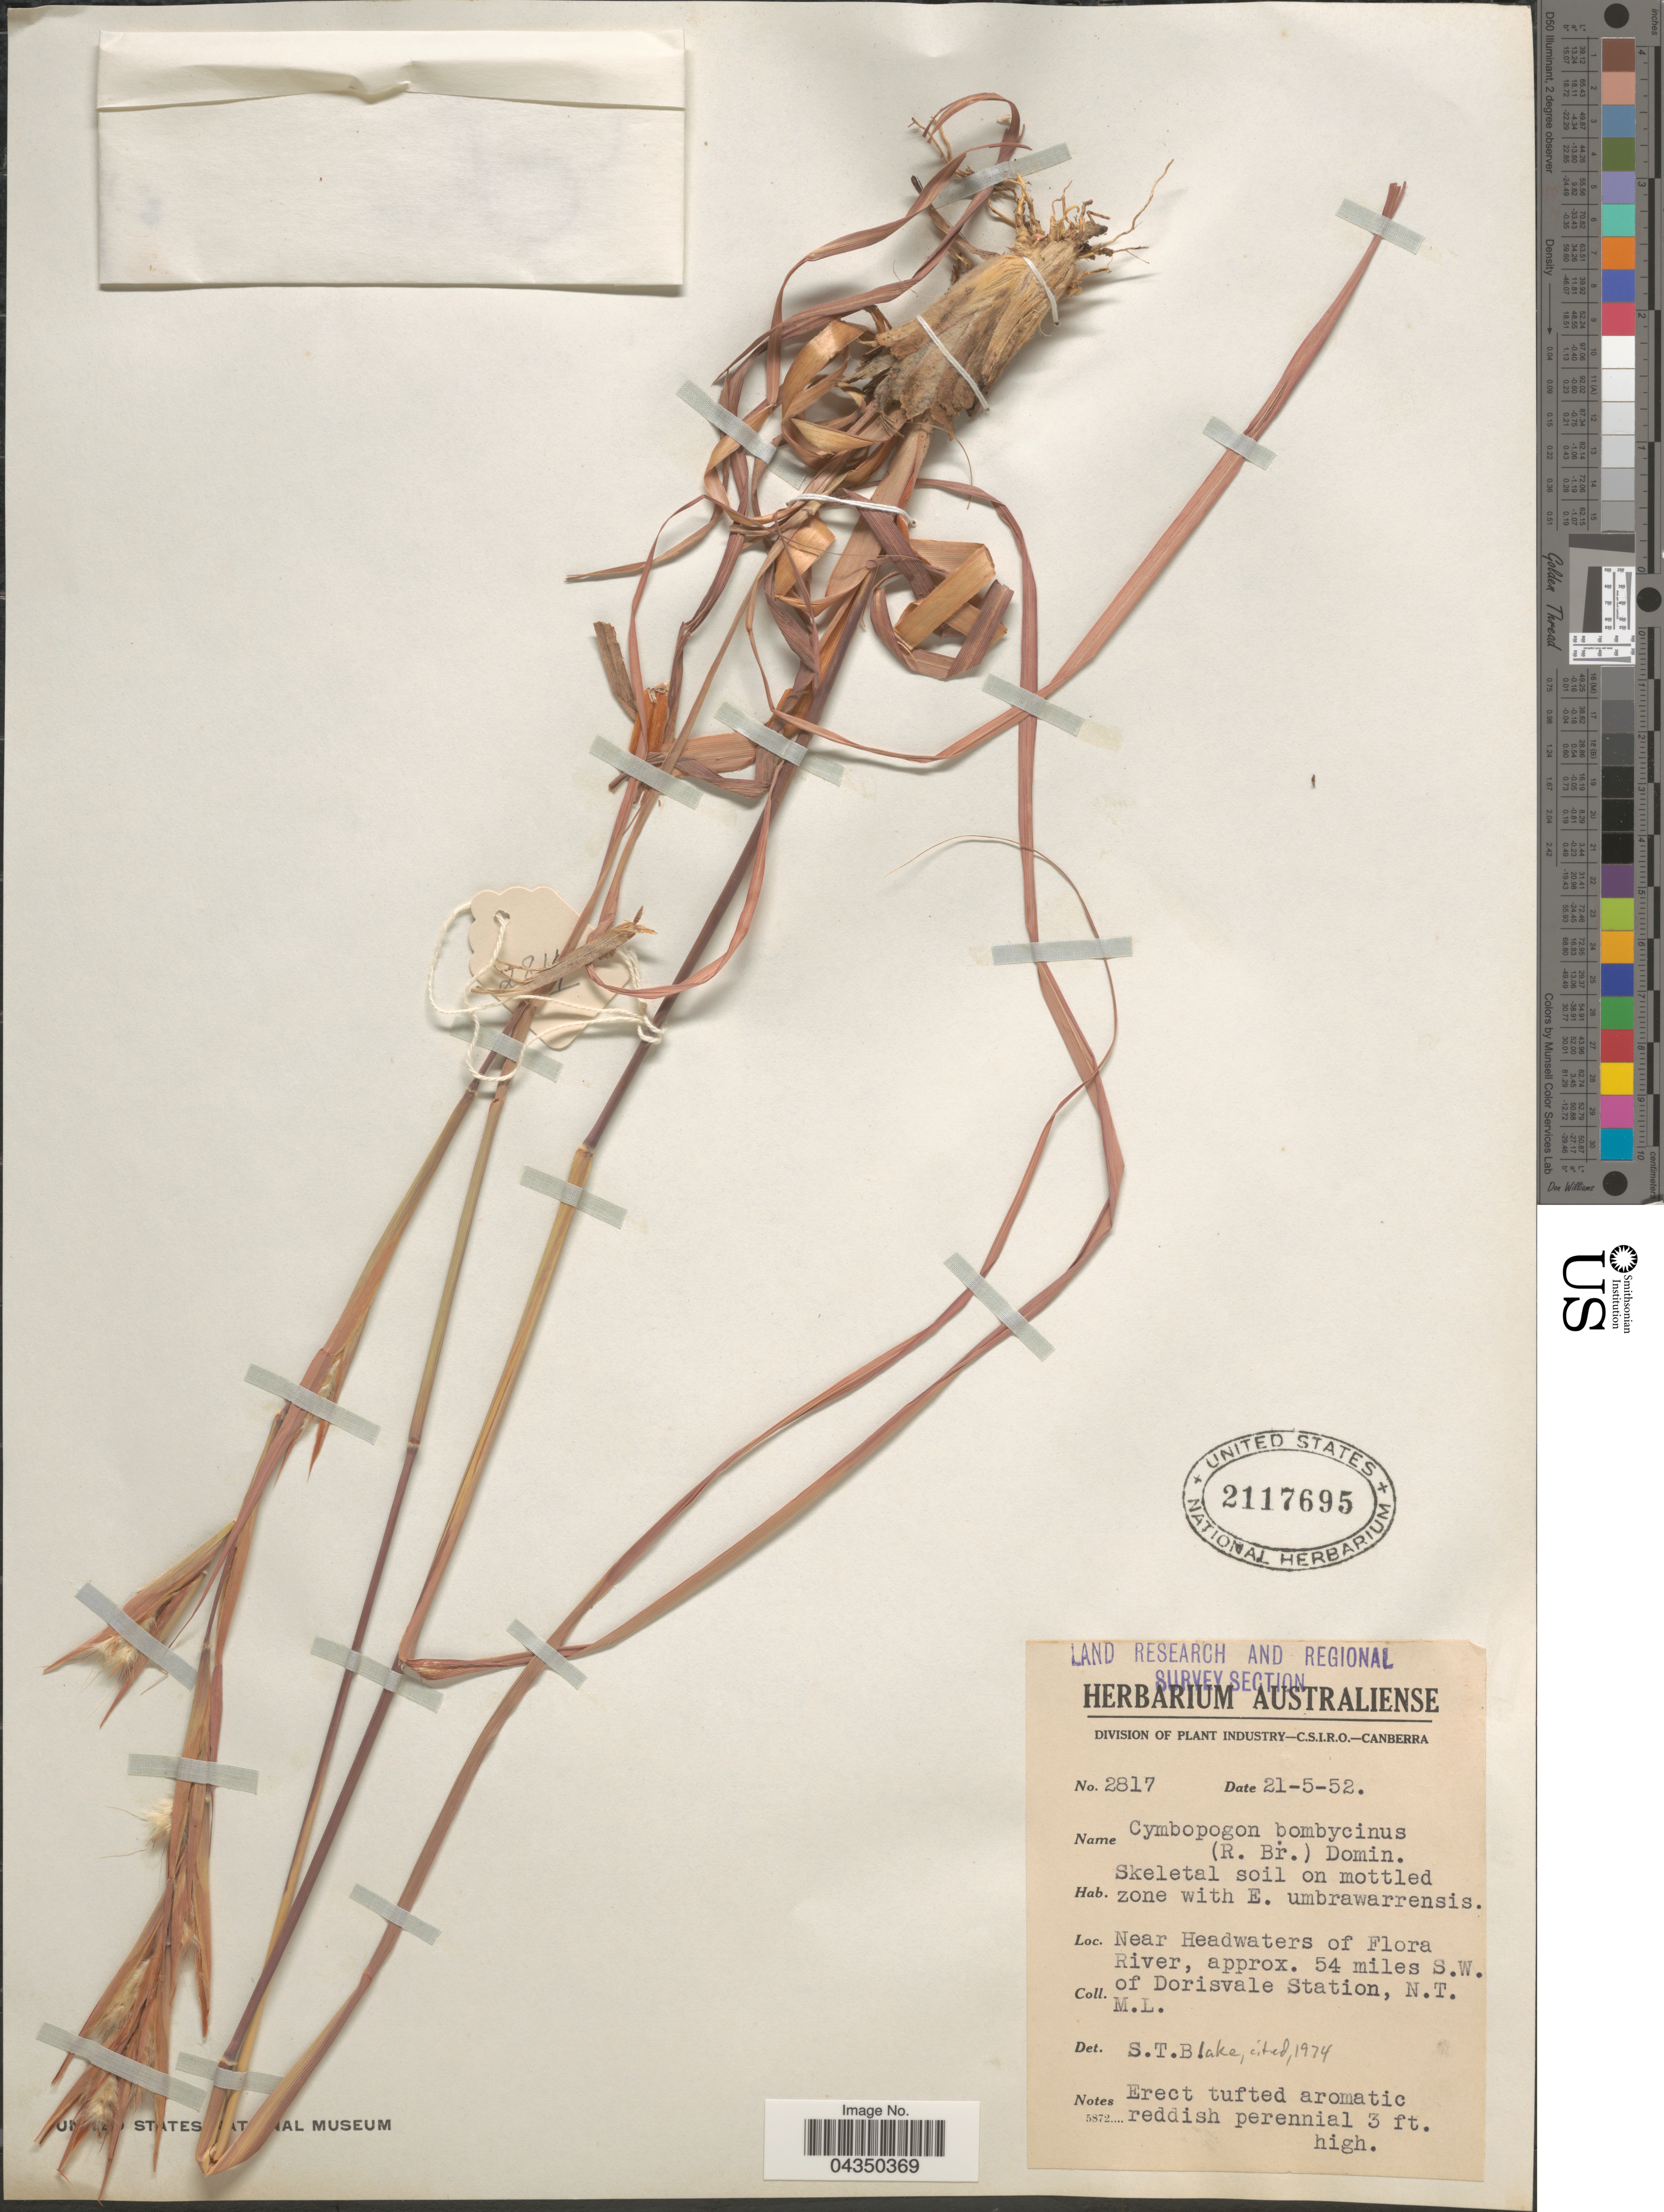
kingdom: Plantae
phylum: Tracheophyta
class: Liliopsida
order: Poales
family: Poaceae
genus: Cymbopogon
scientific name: Cymbopogon bombycinus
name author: A. Camus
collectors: M. L.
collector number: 2817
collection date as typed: Transcribed d/m/y: 21/5/52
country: Australia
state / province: Northern Territory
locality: Land Research And Regional Survey Section. Near Headwaters of Flora River, approx. 54 miles S.W. of Dorisvale Station.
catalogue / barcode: US 2117695